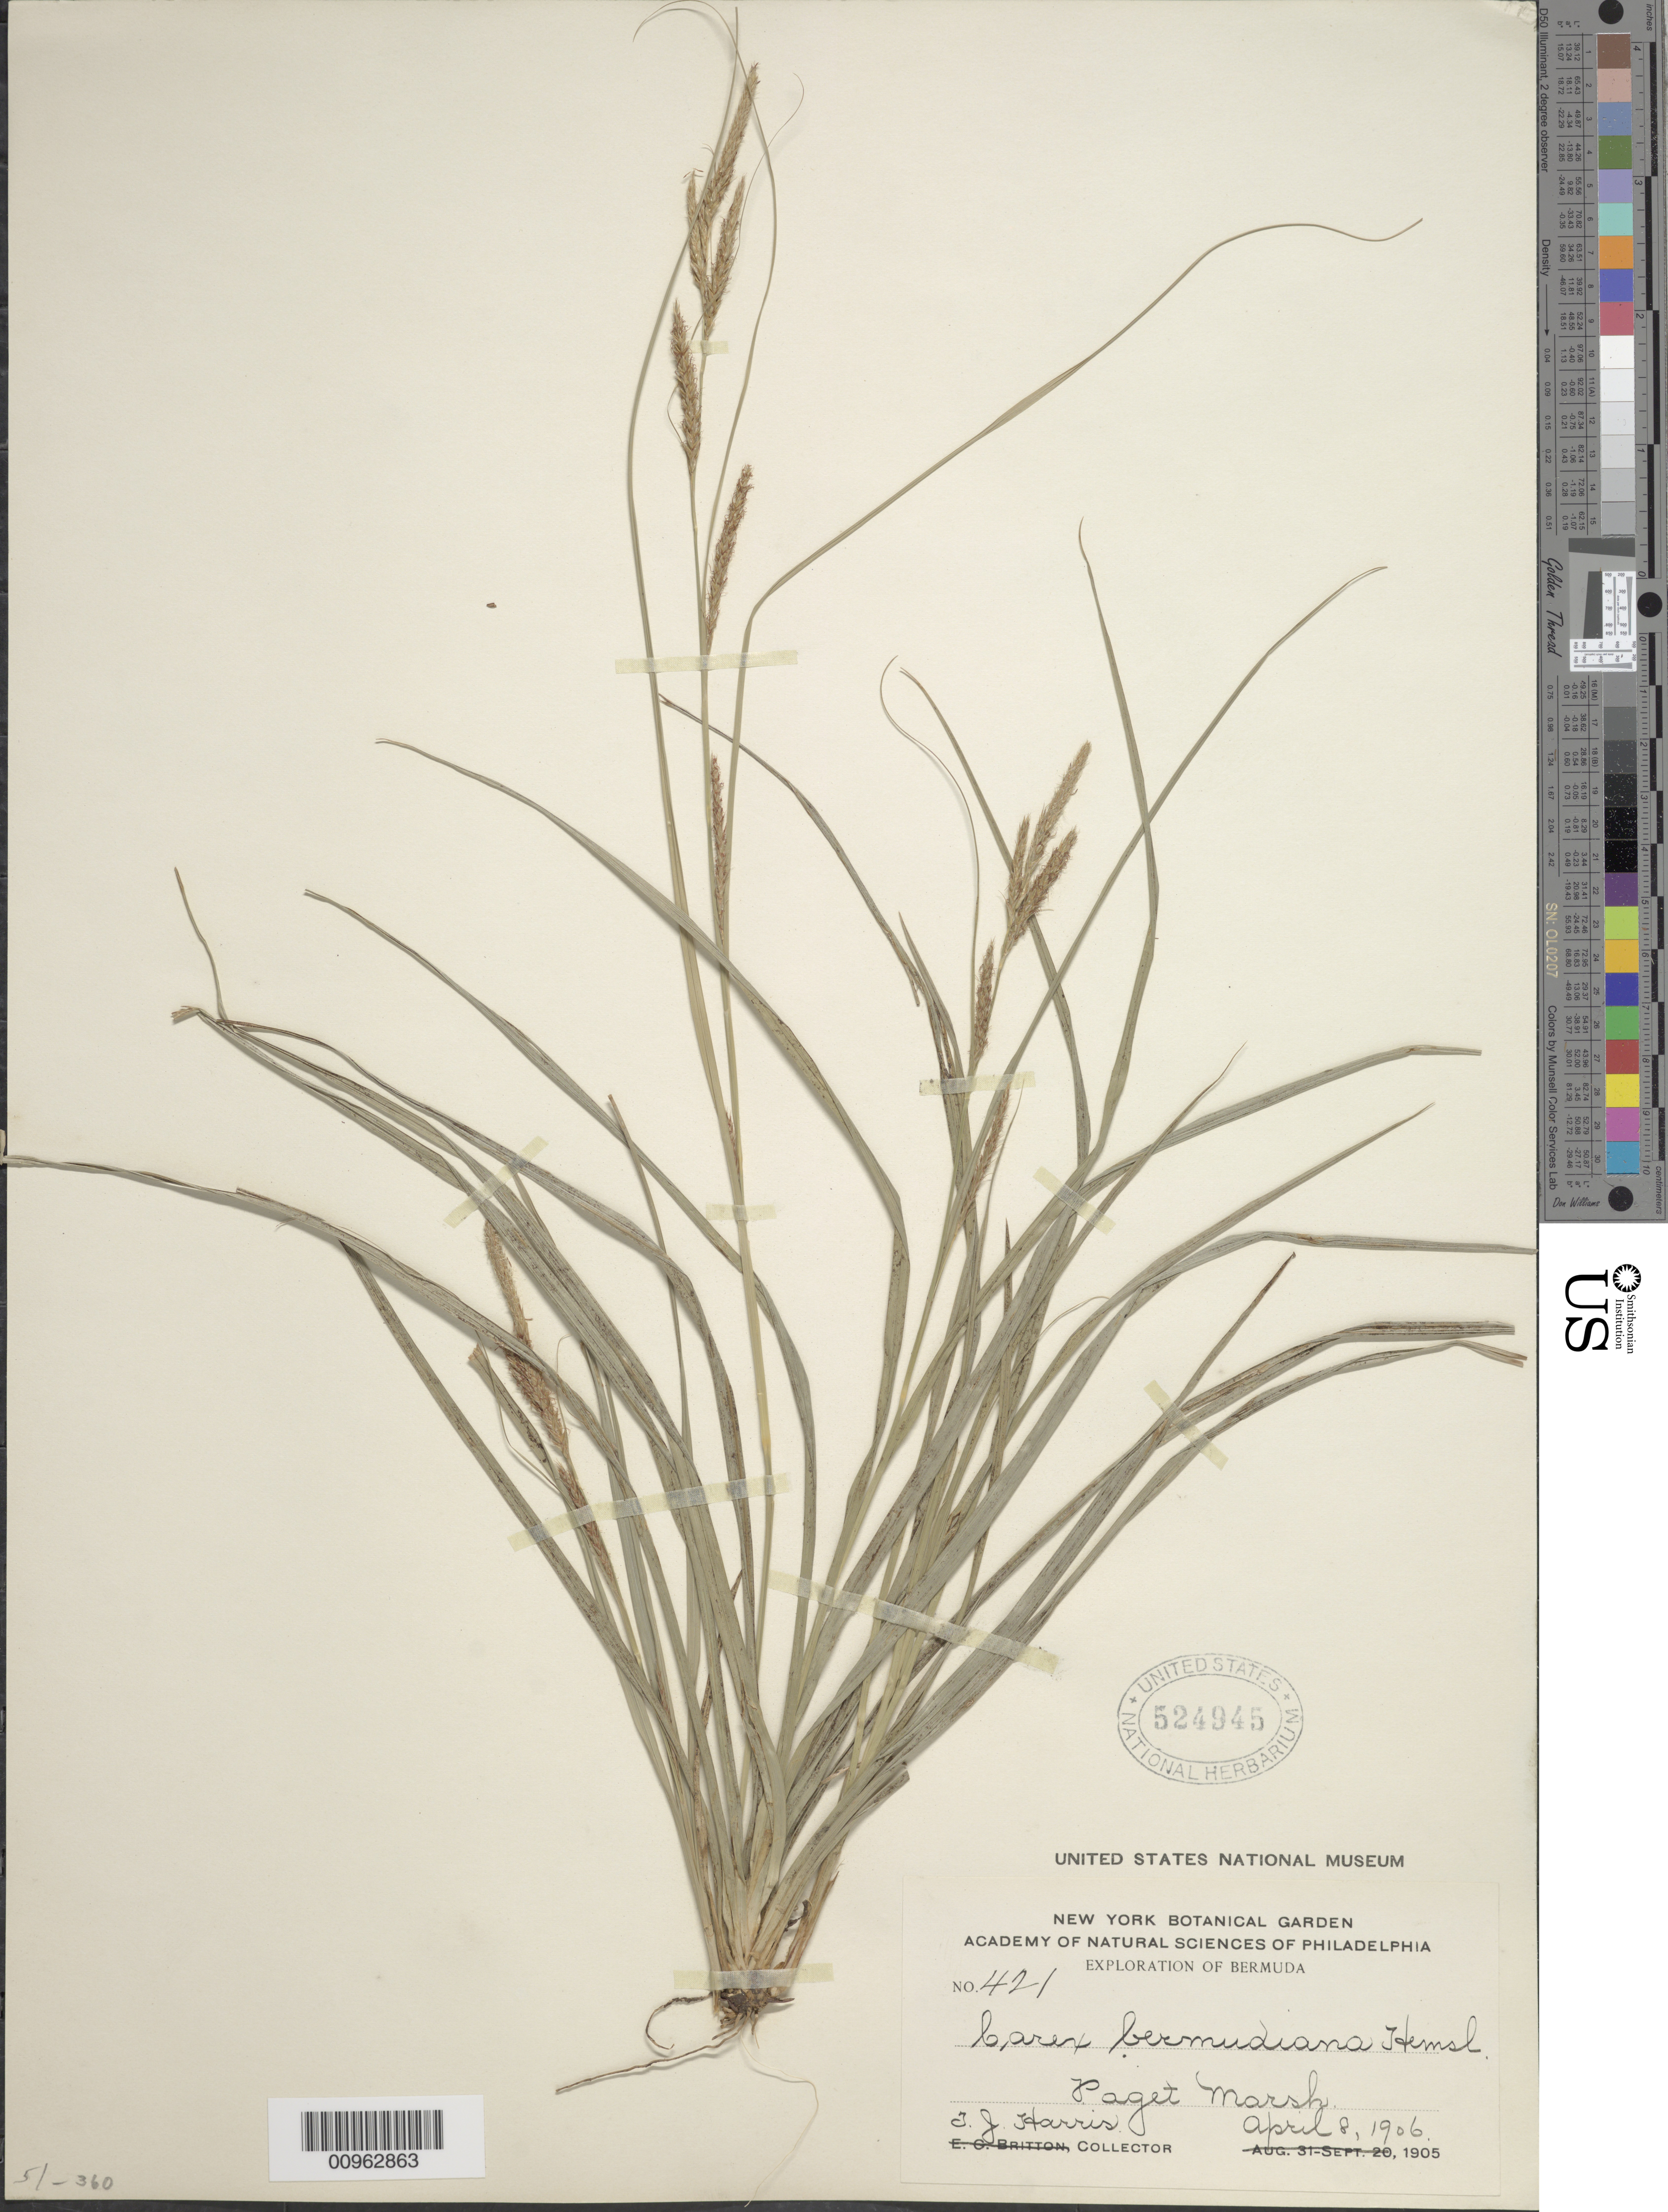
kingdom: Plantae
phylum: Tracheophyta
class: Liliopsida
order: Poales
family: Cyperaceae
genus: Carex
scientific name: Carex bermudiana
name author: Hemsl.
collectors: Y. Harris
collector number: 421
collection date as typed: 08 Apr 1906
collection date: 1906-04-08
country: Bermuda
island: Bermuda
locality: Paget Marsh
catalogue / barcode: US 524945